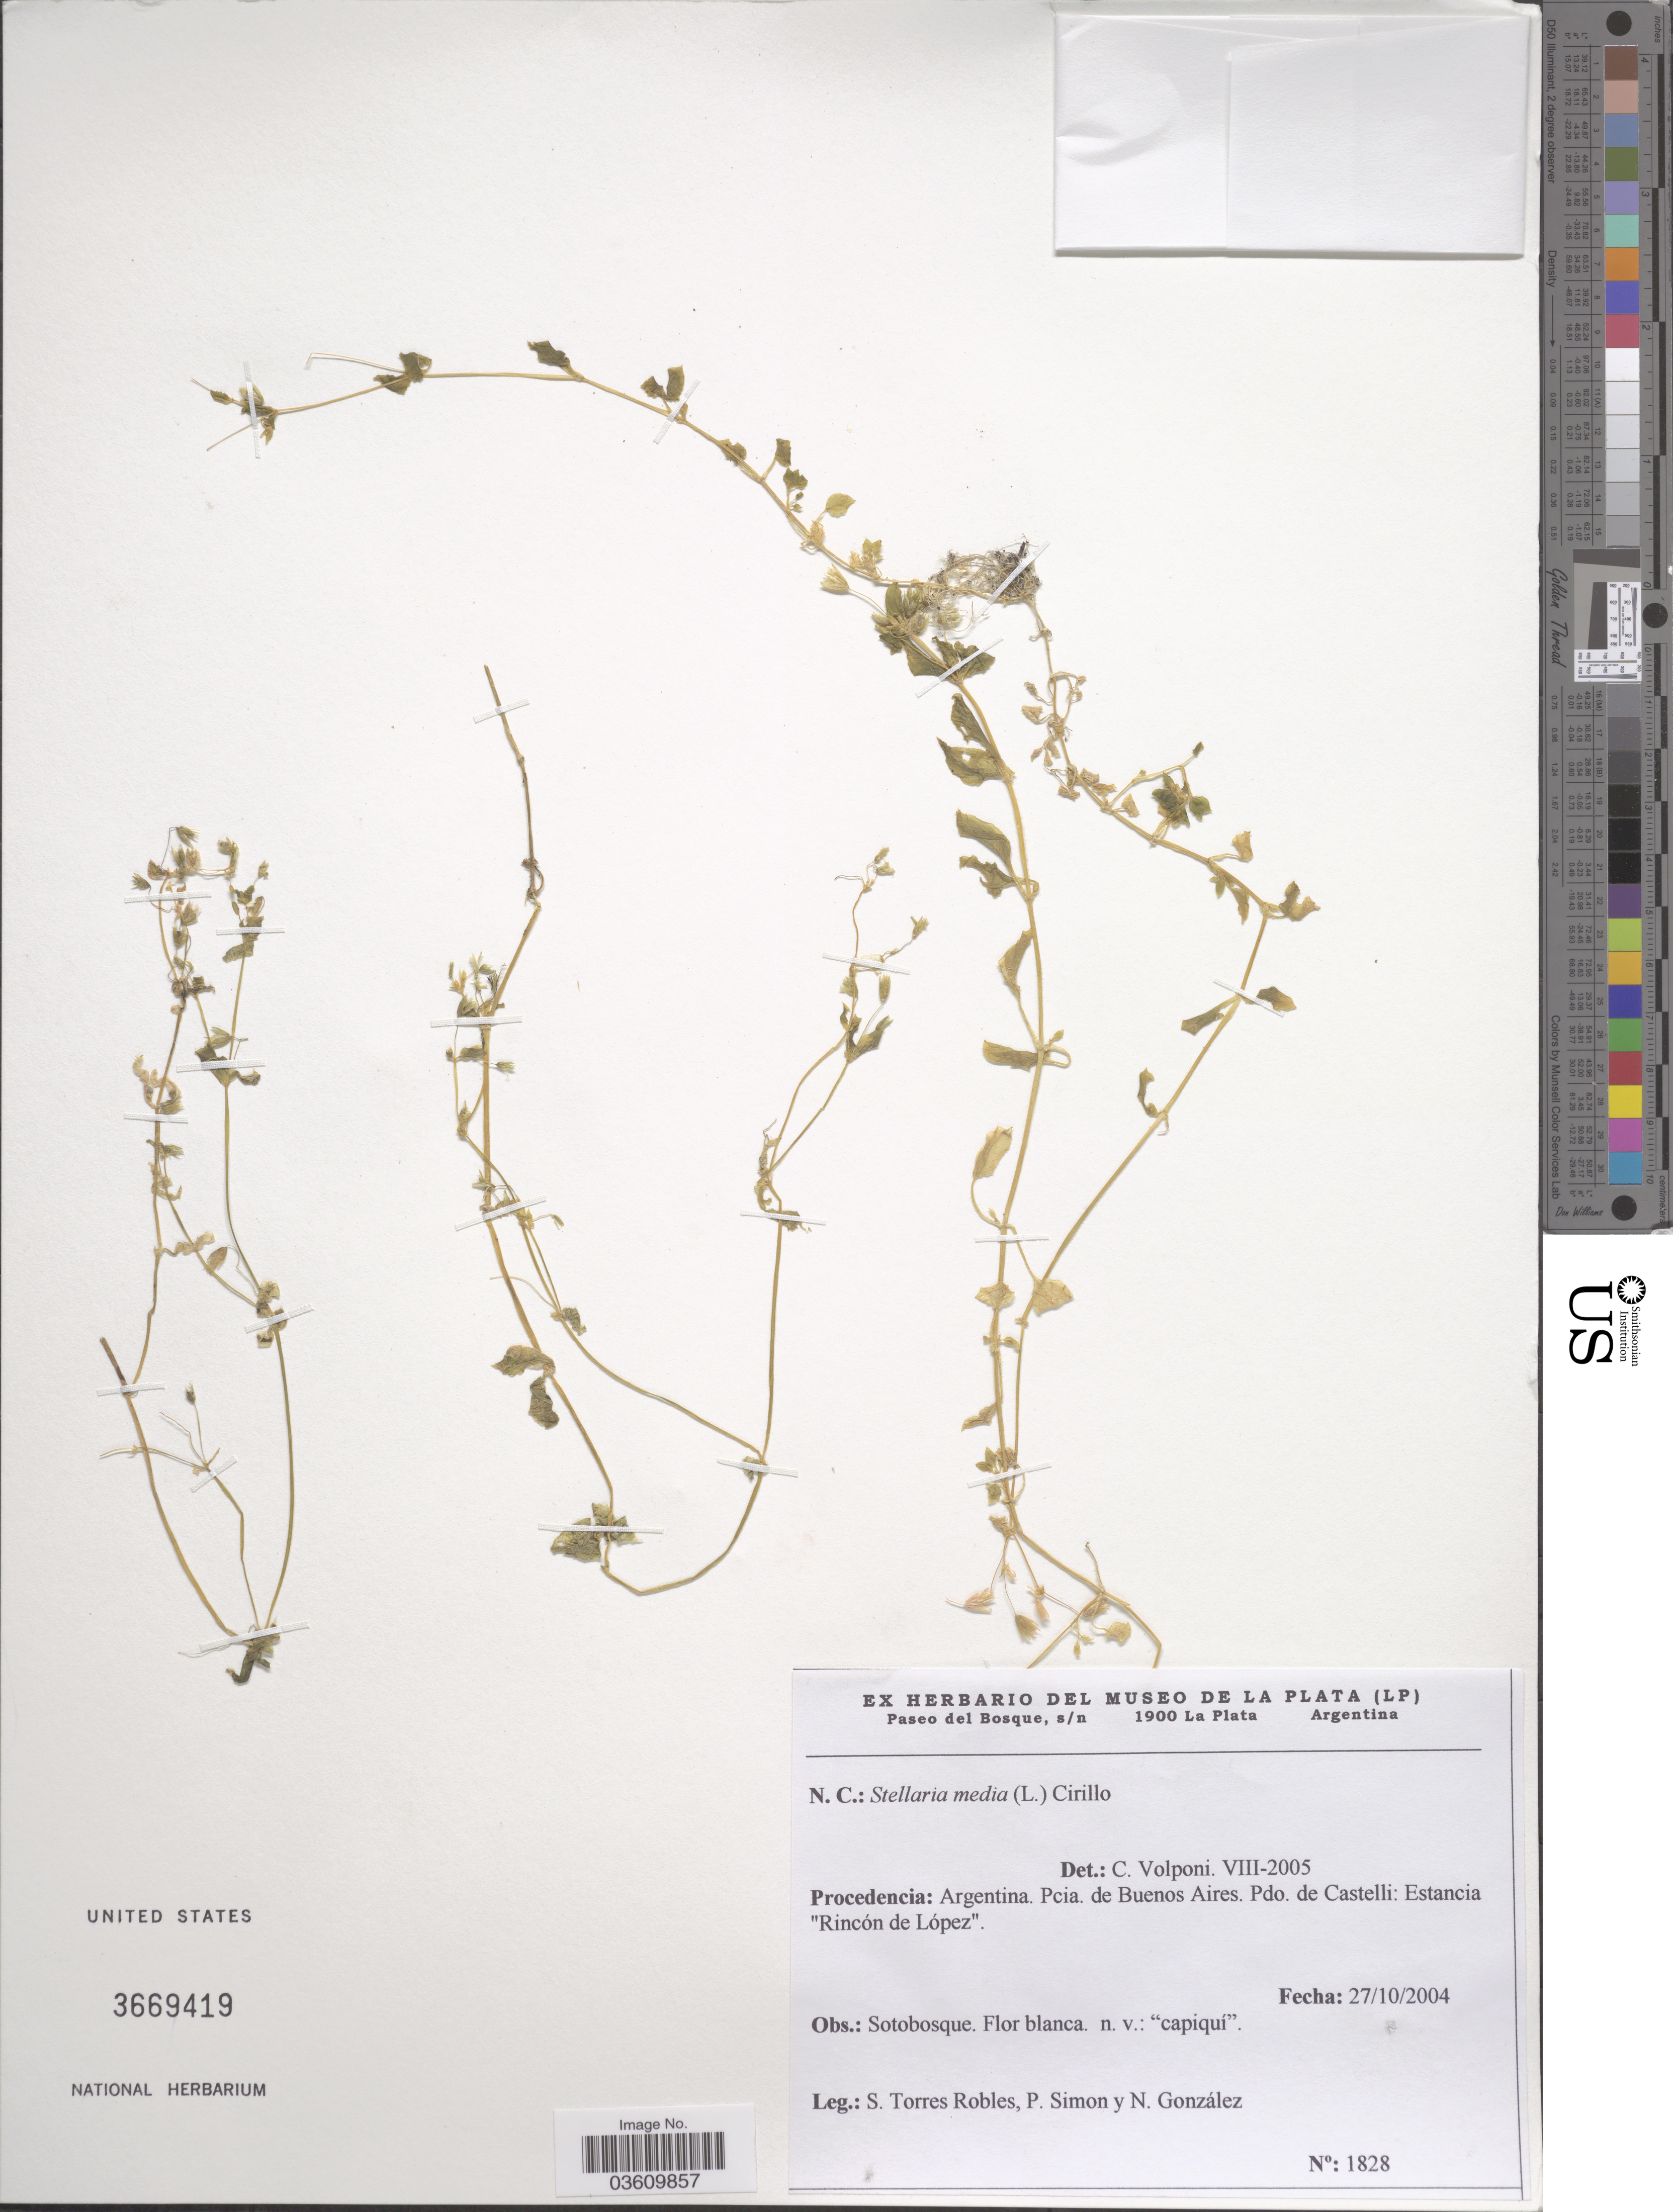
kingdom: Plantae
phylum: Tracheophyta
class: Magnoliopsida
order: Caryophyllales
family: Caryophyllaceae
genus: Stellaria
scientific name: Stellaria media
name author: (L.) Vill.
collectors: S. Torres Robles, P. Simon & N. Gonzalez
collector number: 1828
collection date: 2004-10-27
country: Argentina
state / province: Buenos Aires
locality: Procedencia: Argentina. Pcia. de Buenos Aires. Pdo. de Castelli: Estancia "Rincón de López".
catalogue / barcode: US 3669419